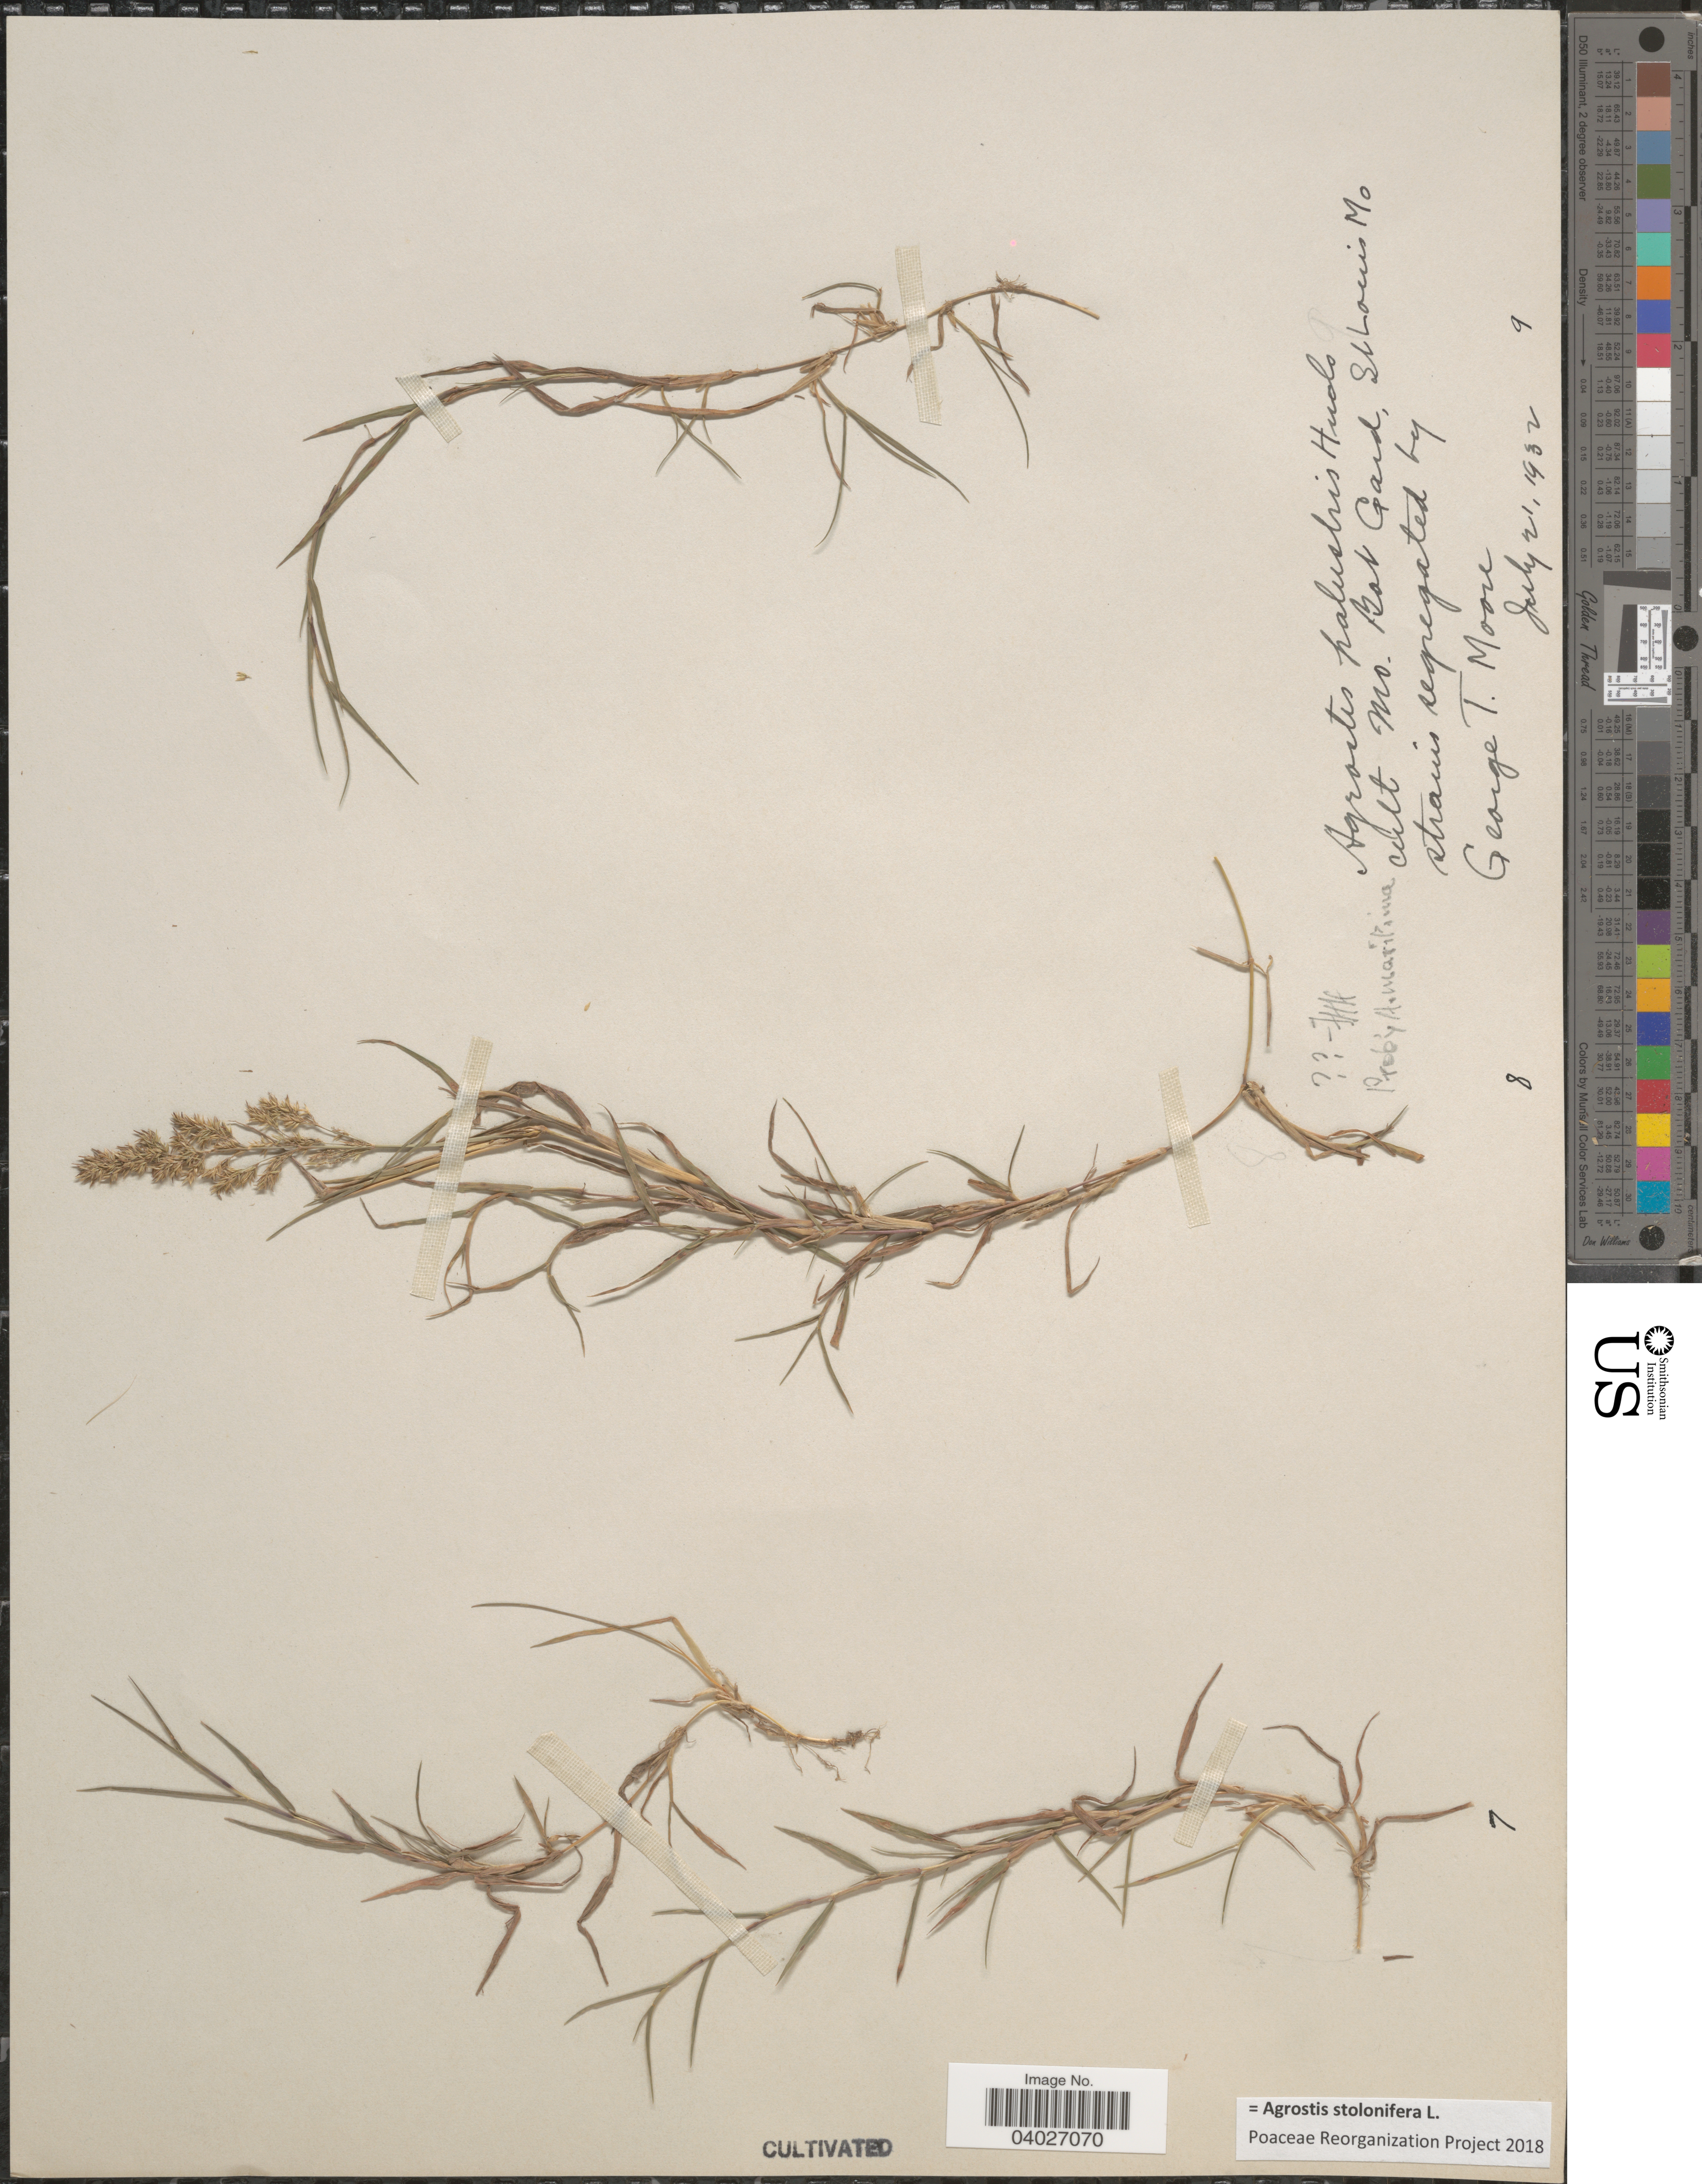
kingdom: Plantae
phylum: Tracheophyta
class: Liliopsida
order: Poales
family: Poaceae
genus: Agrostis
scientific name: Agrostis stolonifera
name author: L.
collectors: G. T. Moore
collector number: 8/9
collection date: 1932-07-21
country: United States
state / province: Missouri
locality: Mo. Bot Gard, St Louis.